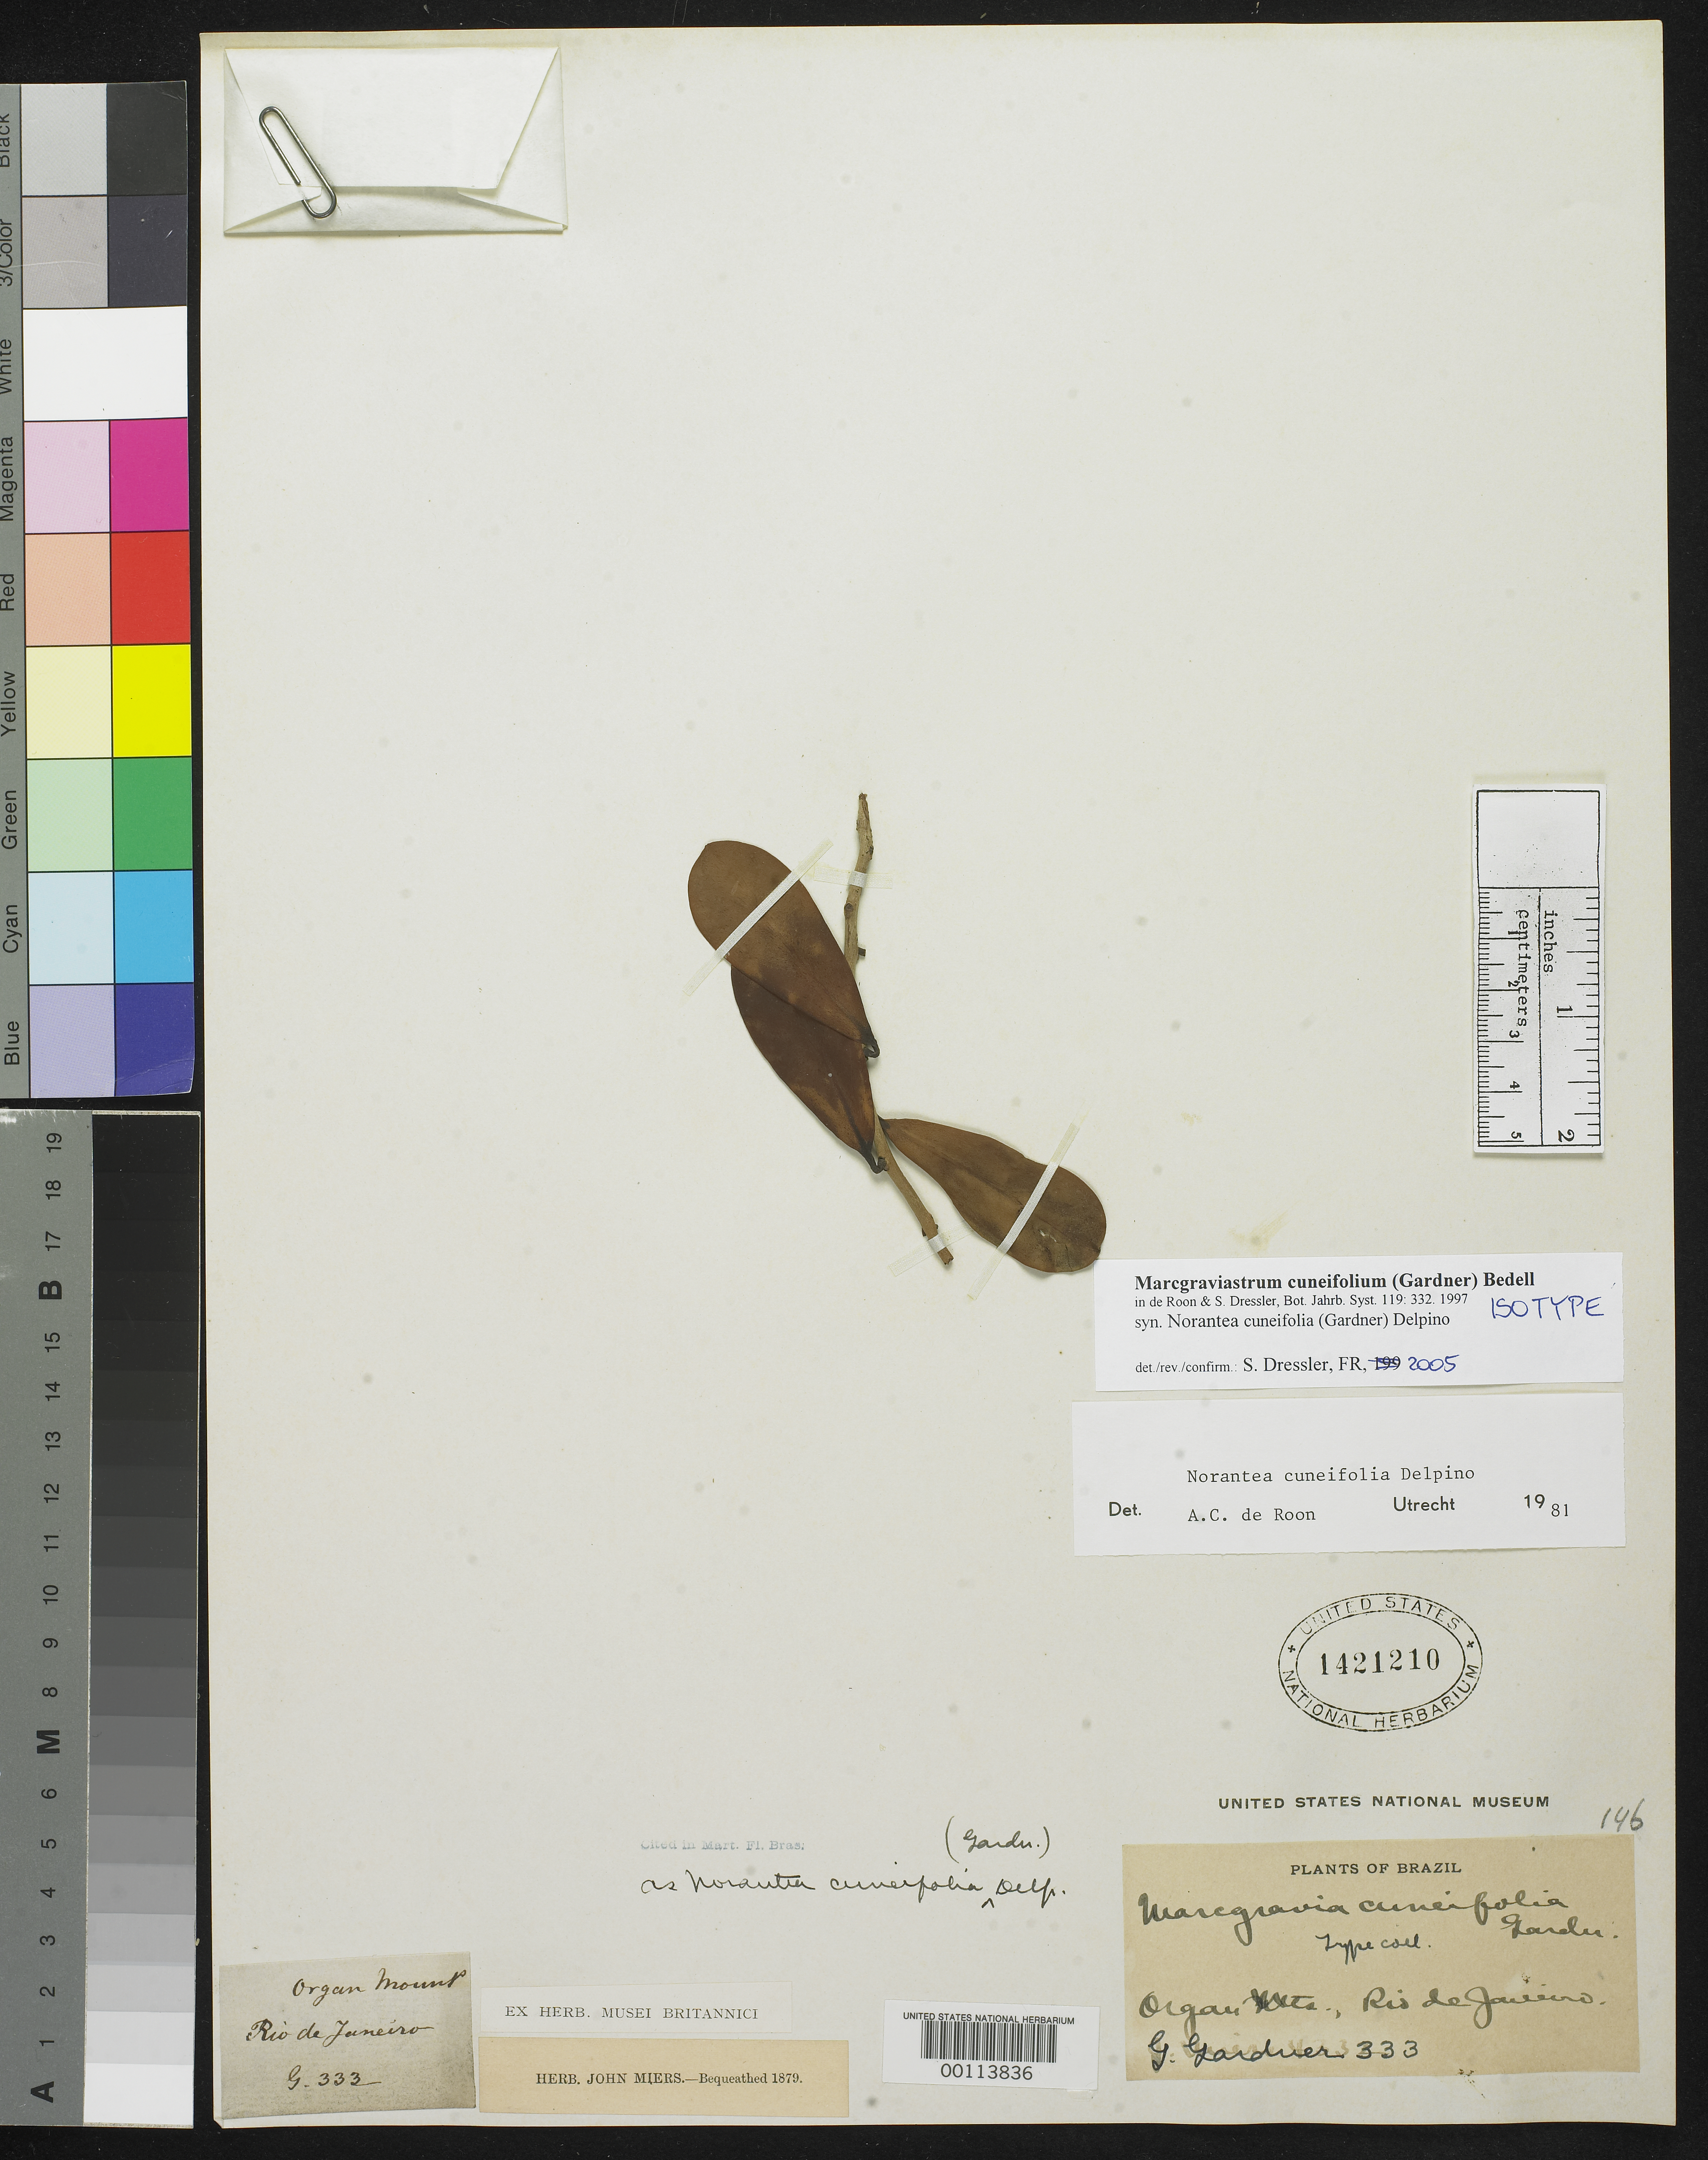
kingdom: Plantae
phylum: Tracheophyta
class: Magnoliopsida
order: Ericales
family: Marcgraviaceae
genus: Marcgravia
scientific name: Marcgravia cuneifolia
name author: Gardner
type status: Isotype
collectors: G. Gardner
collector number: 333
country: Brazil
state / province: Rio de Janeiro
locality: Organ Mountains.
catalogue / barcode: US 1421210